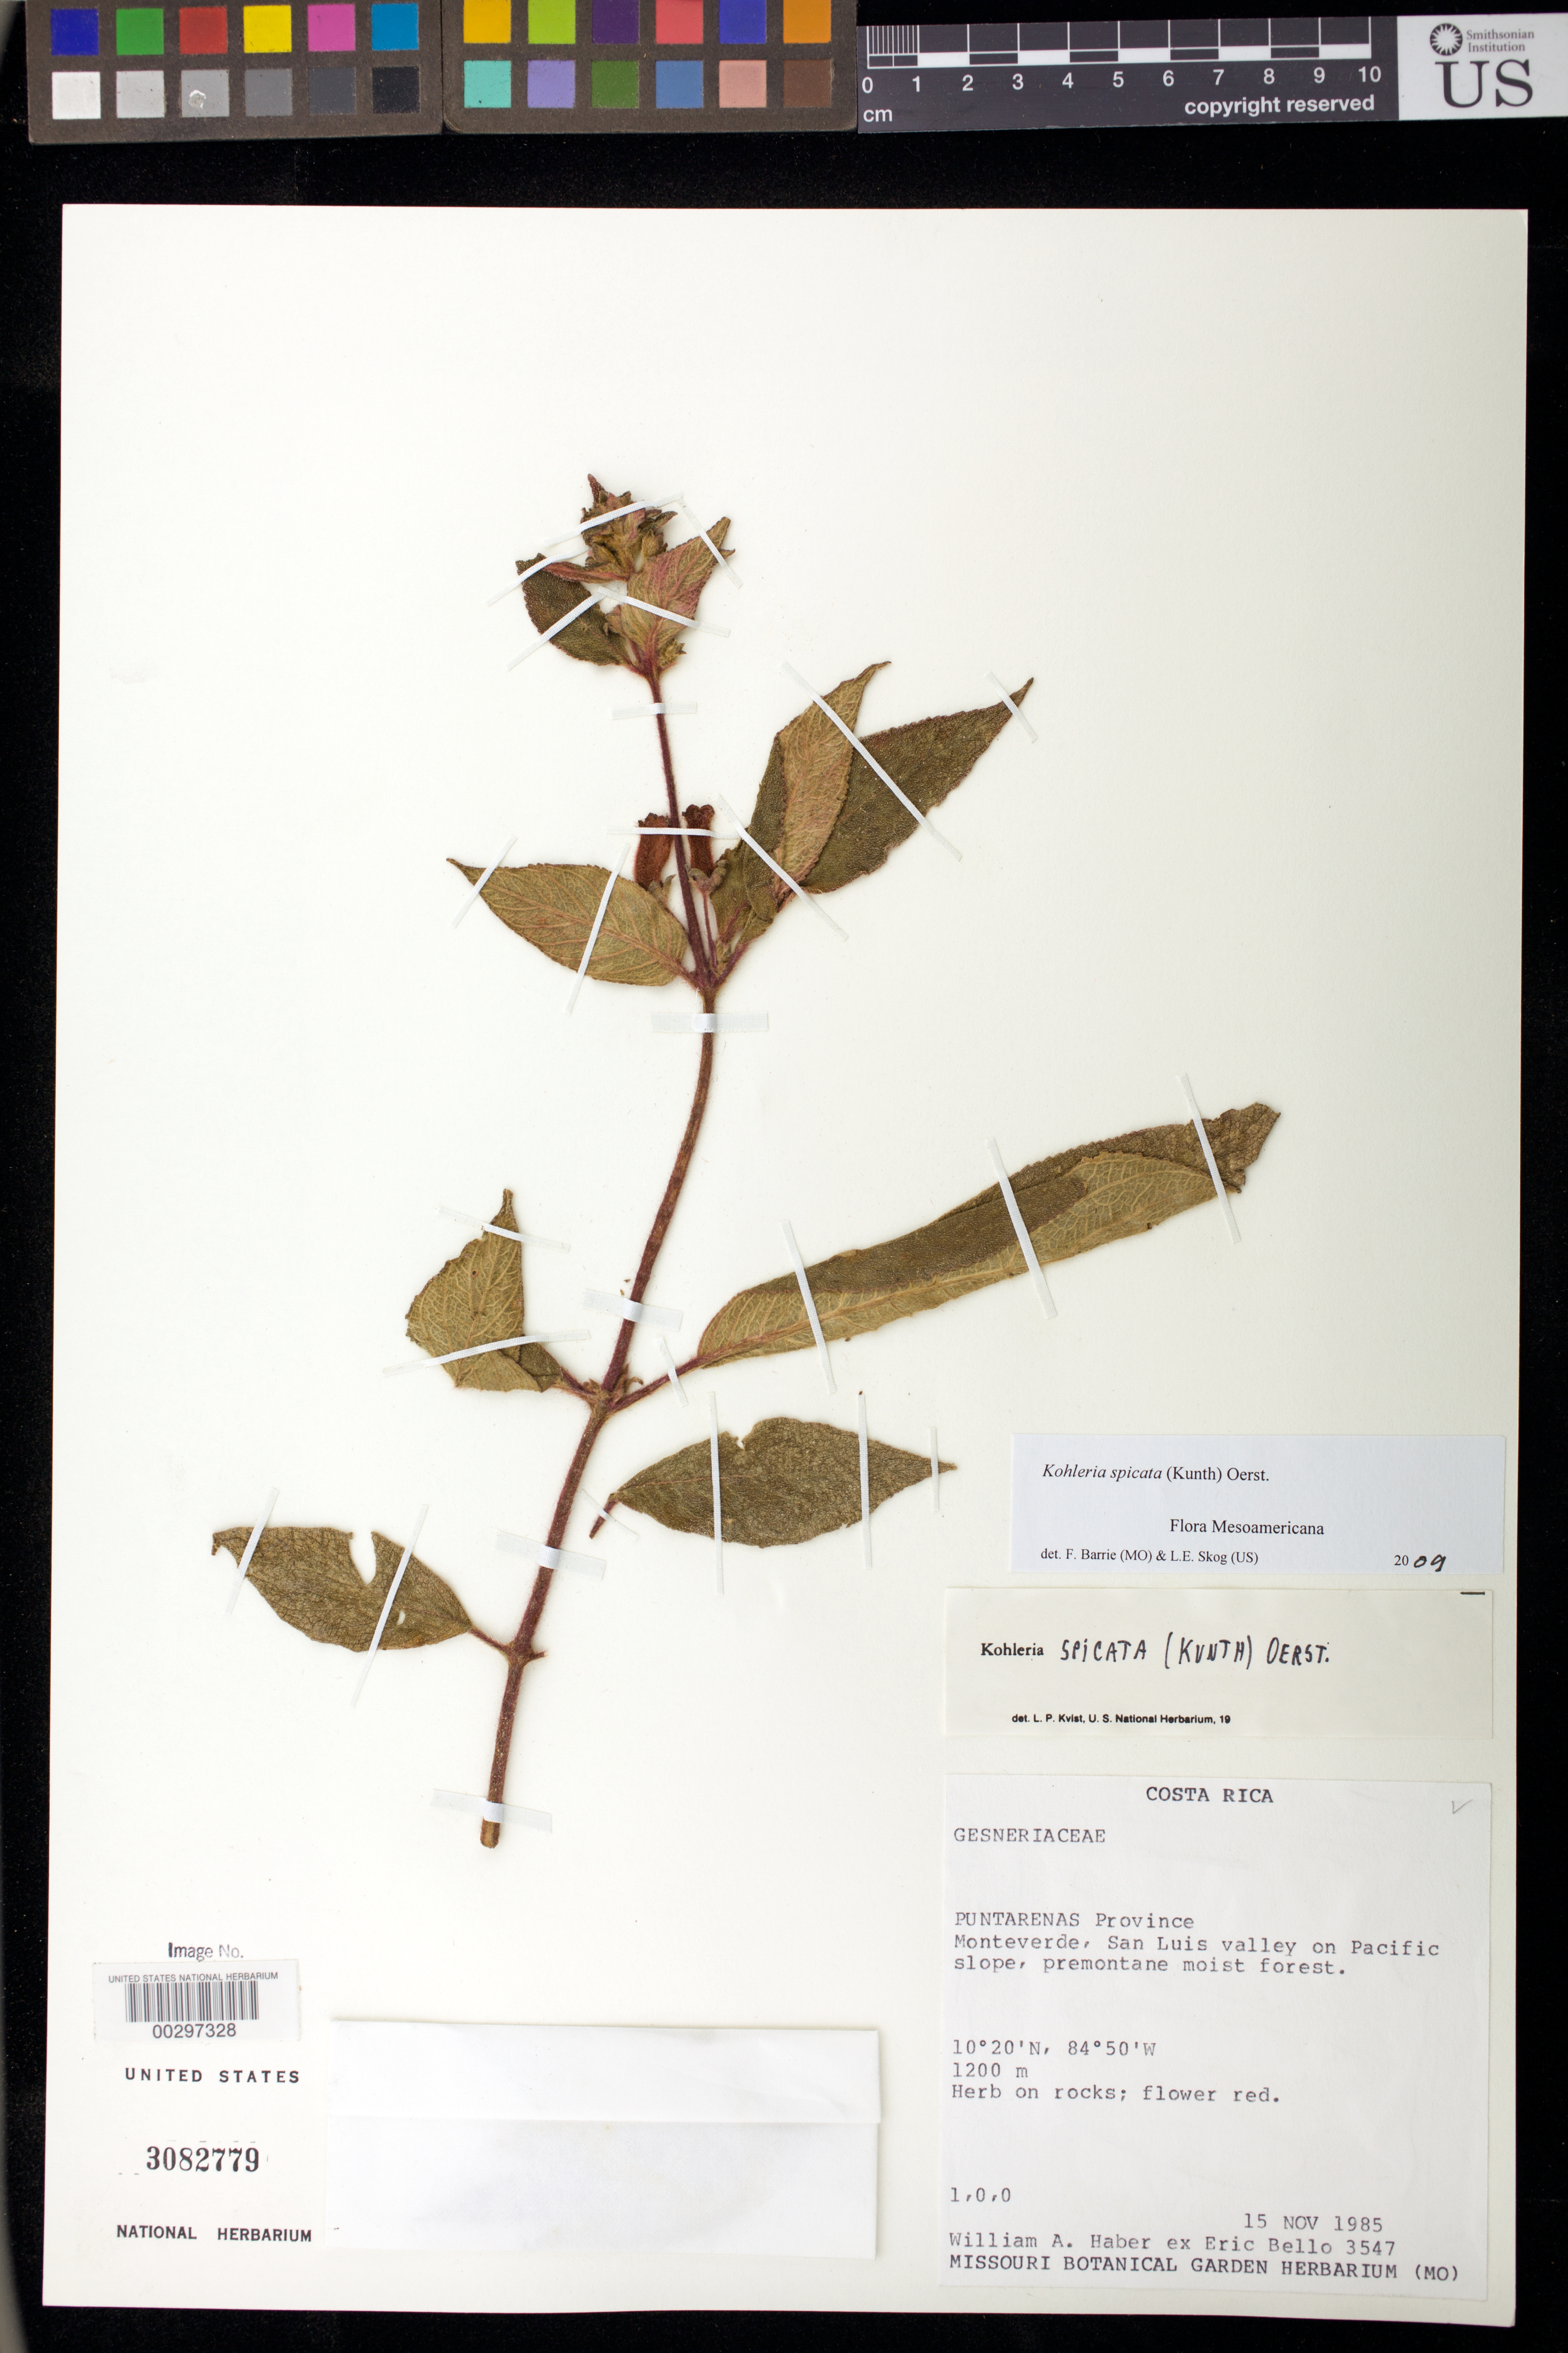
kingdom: Plantae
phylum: Tracheophyta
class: Magnoliopsida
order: Lamiales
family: Gesneriaceae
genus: Kohleria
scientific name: Kohleria spicata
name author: (Kunth) Oerst.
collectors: W. A. Haber & E. Bello C.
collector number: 3547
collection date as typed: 15 Nov 1985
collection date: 1985-11-15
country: Costa Rica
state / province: Puntarenas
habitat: Premontane moist forest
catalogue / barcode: US 3082779